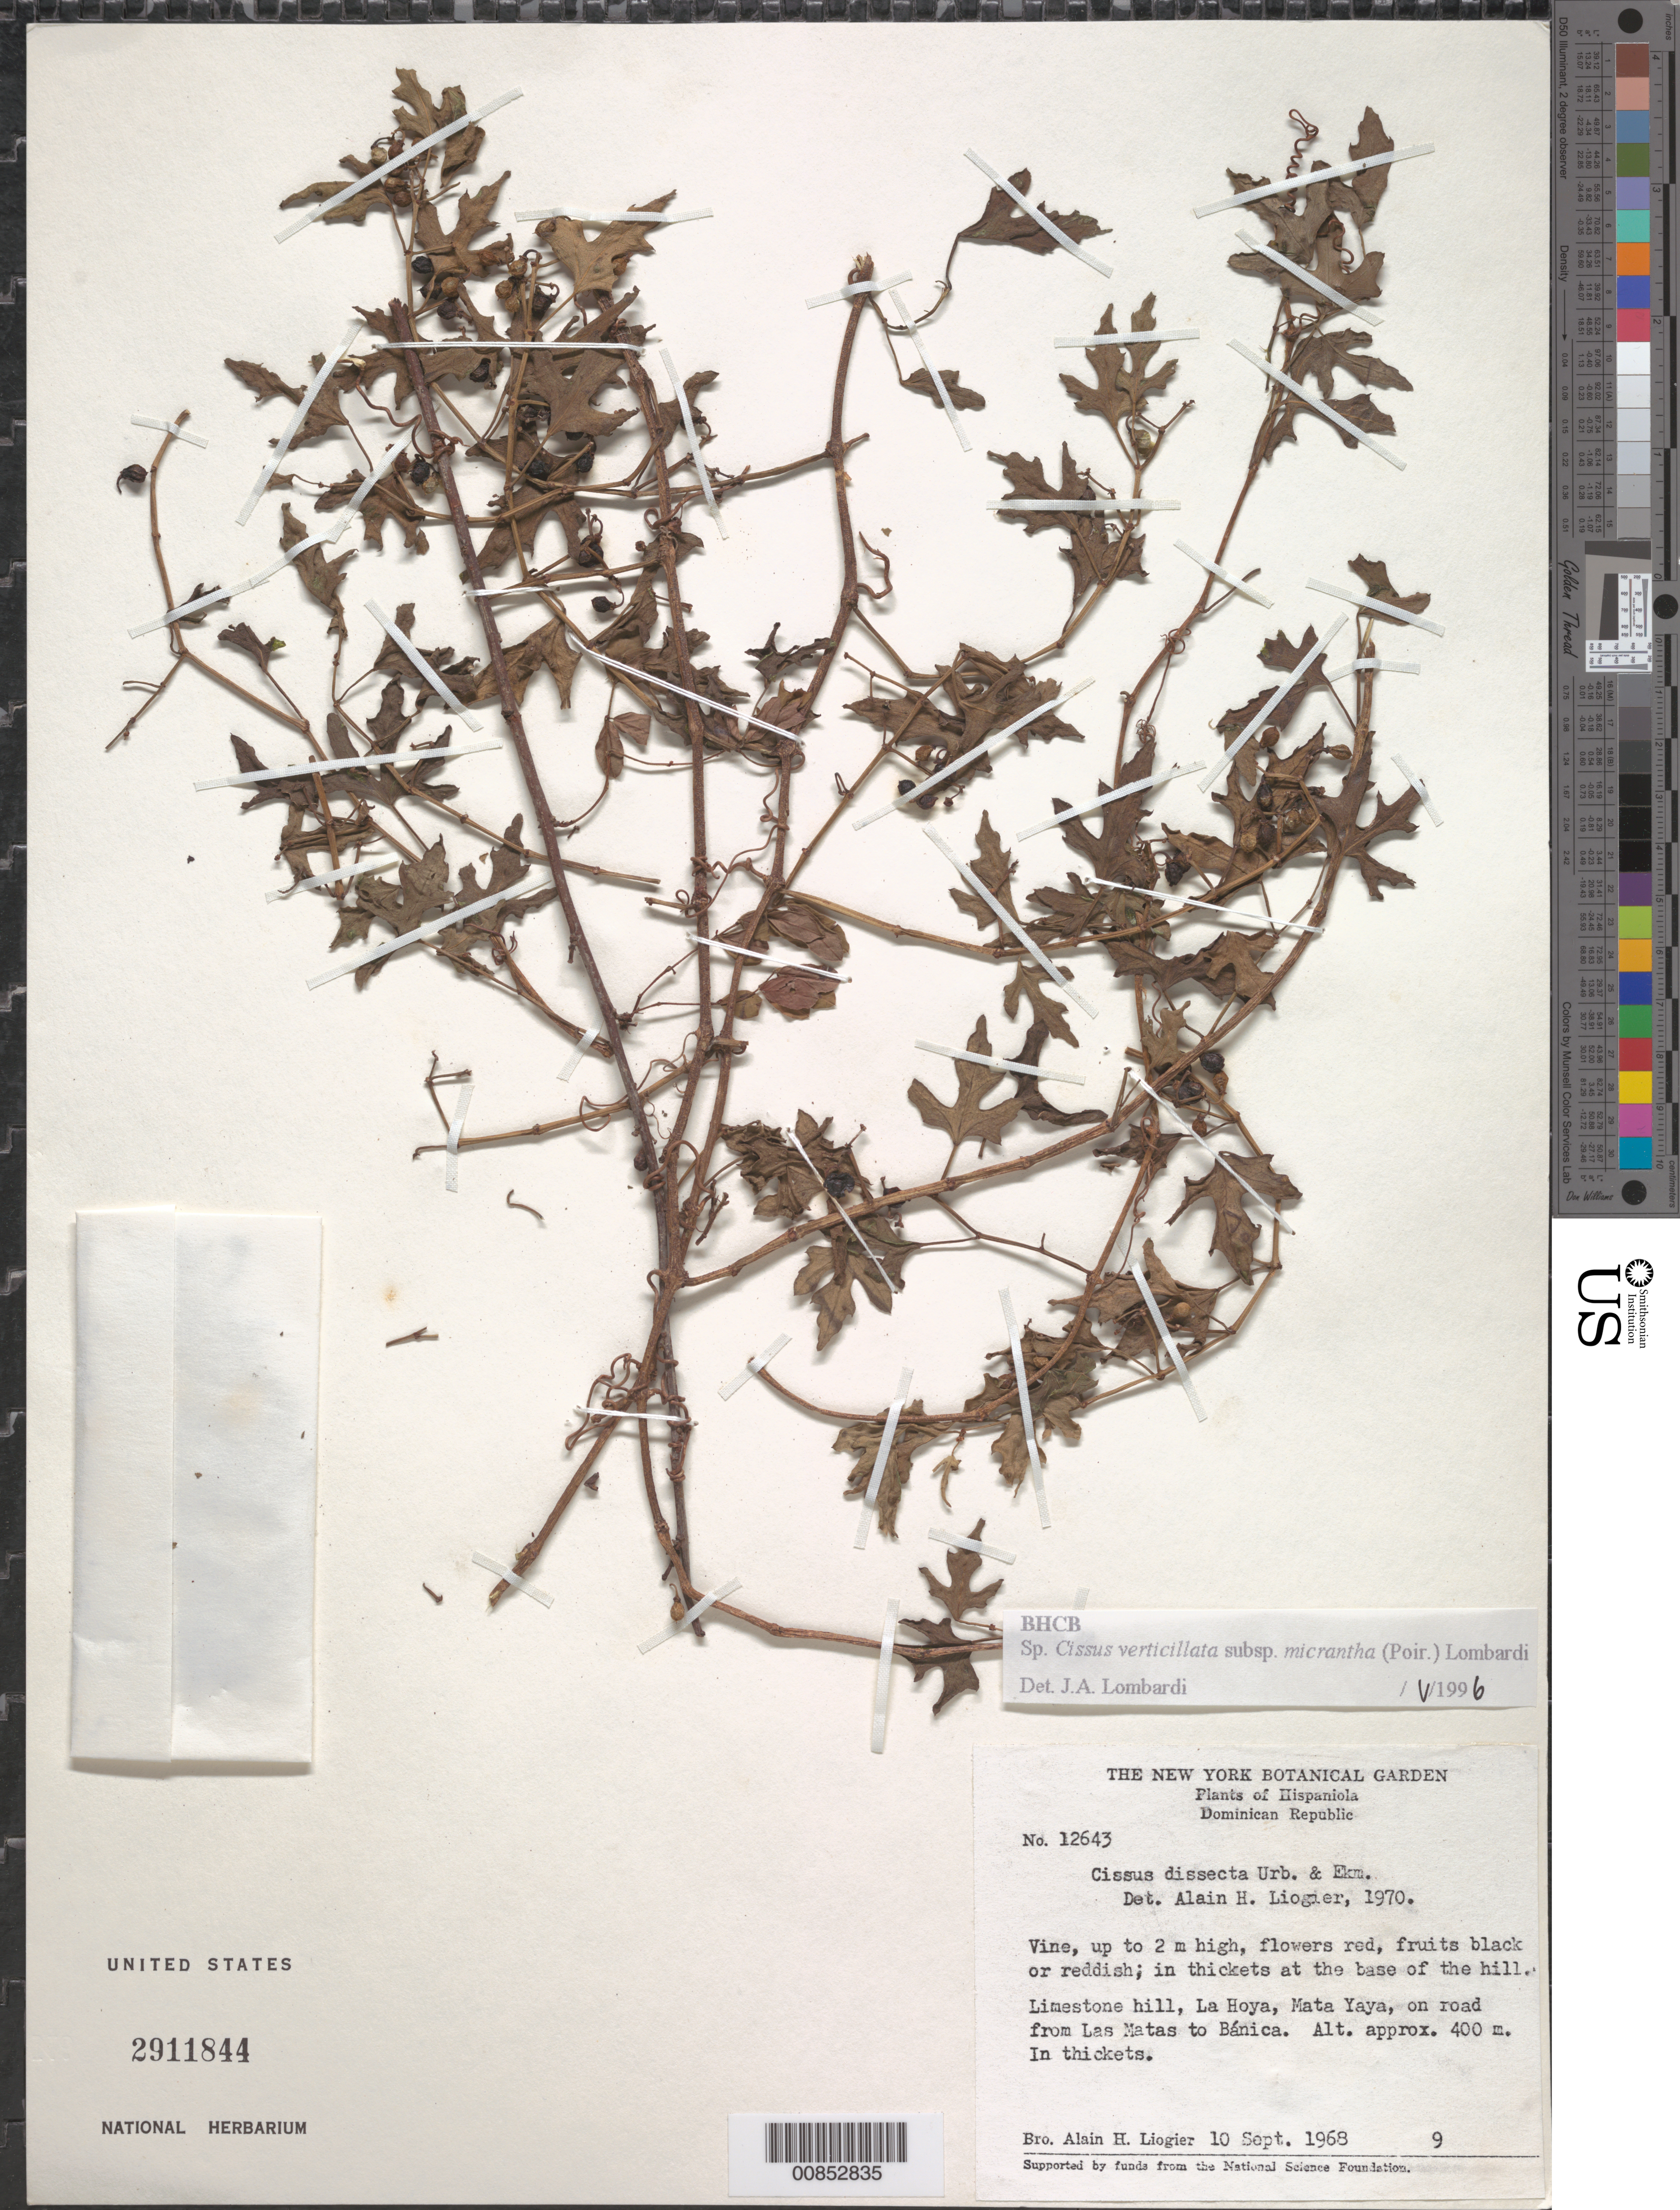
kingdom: Plantae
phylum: Tracheophyta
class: Magnoliopsida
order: Vitales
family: Vitaceae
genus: Cissus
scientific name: Cissus verticillata subsp. micrantha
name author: (Poir.) Lombardi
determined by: Lombardi, Julio A.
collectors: A. H. Liogier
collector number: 12643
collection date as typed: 10 Sep 1968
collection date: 1968-09-10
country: Dominican Republic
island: Hispaniola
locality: La Hoya, Mata Yaya, on road from Las Matas to Bánica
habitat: In thickets at the base of the limestone hill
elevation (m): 400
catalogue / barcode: US 2911844